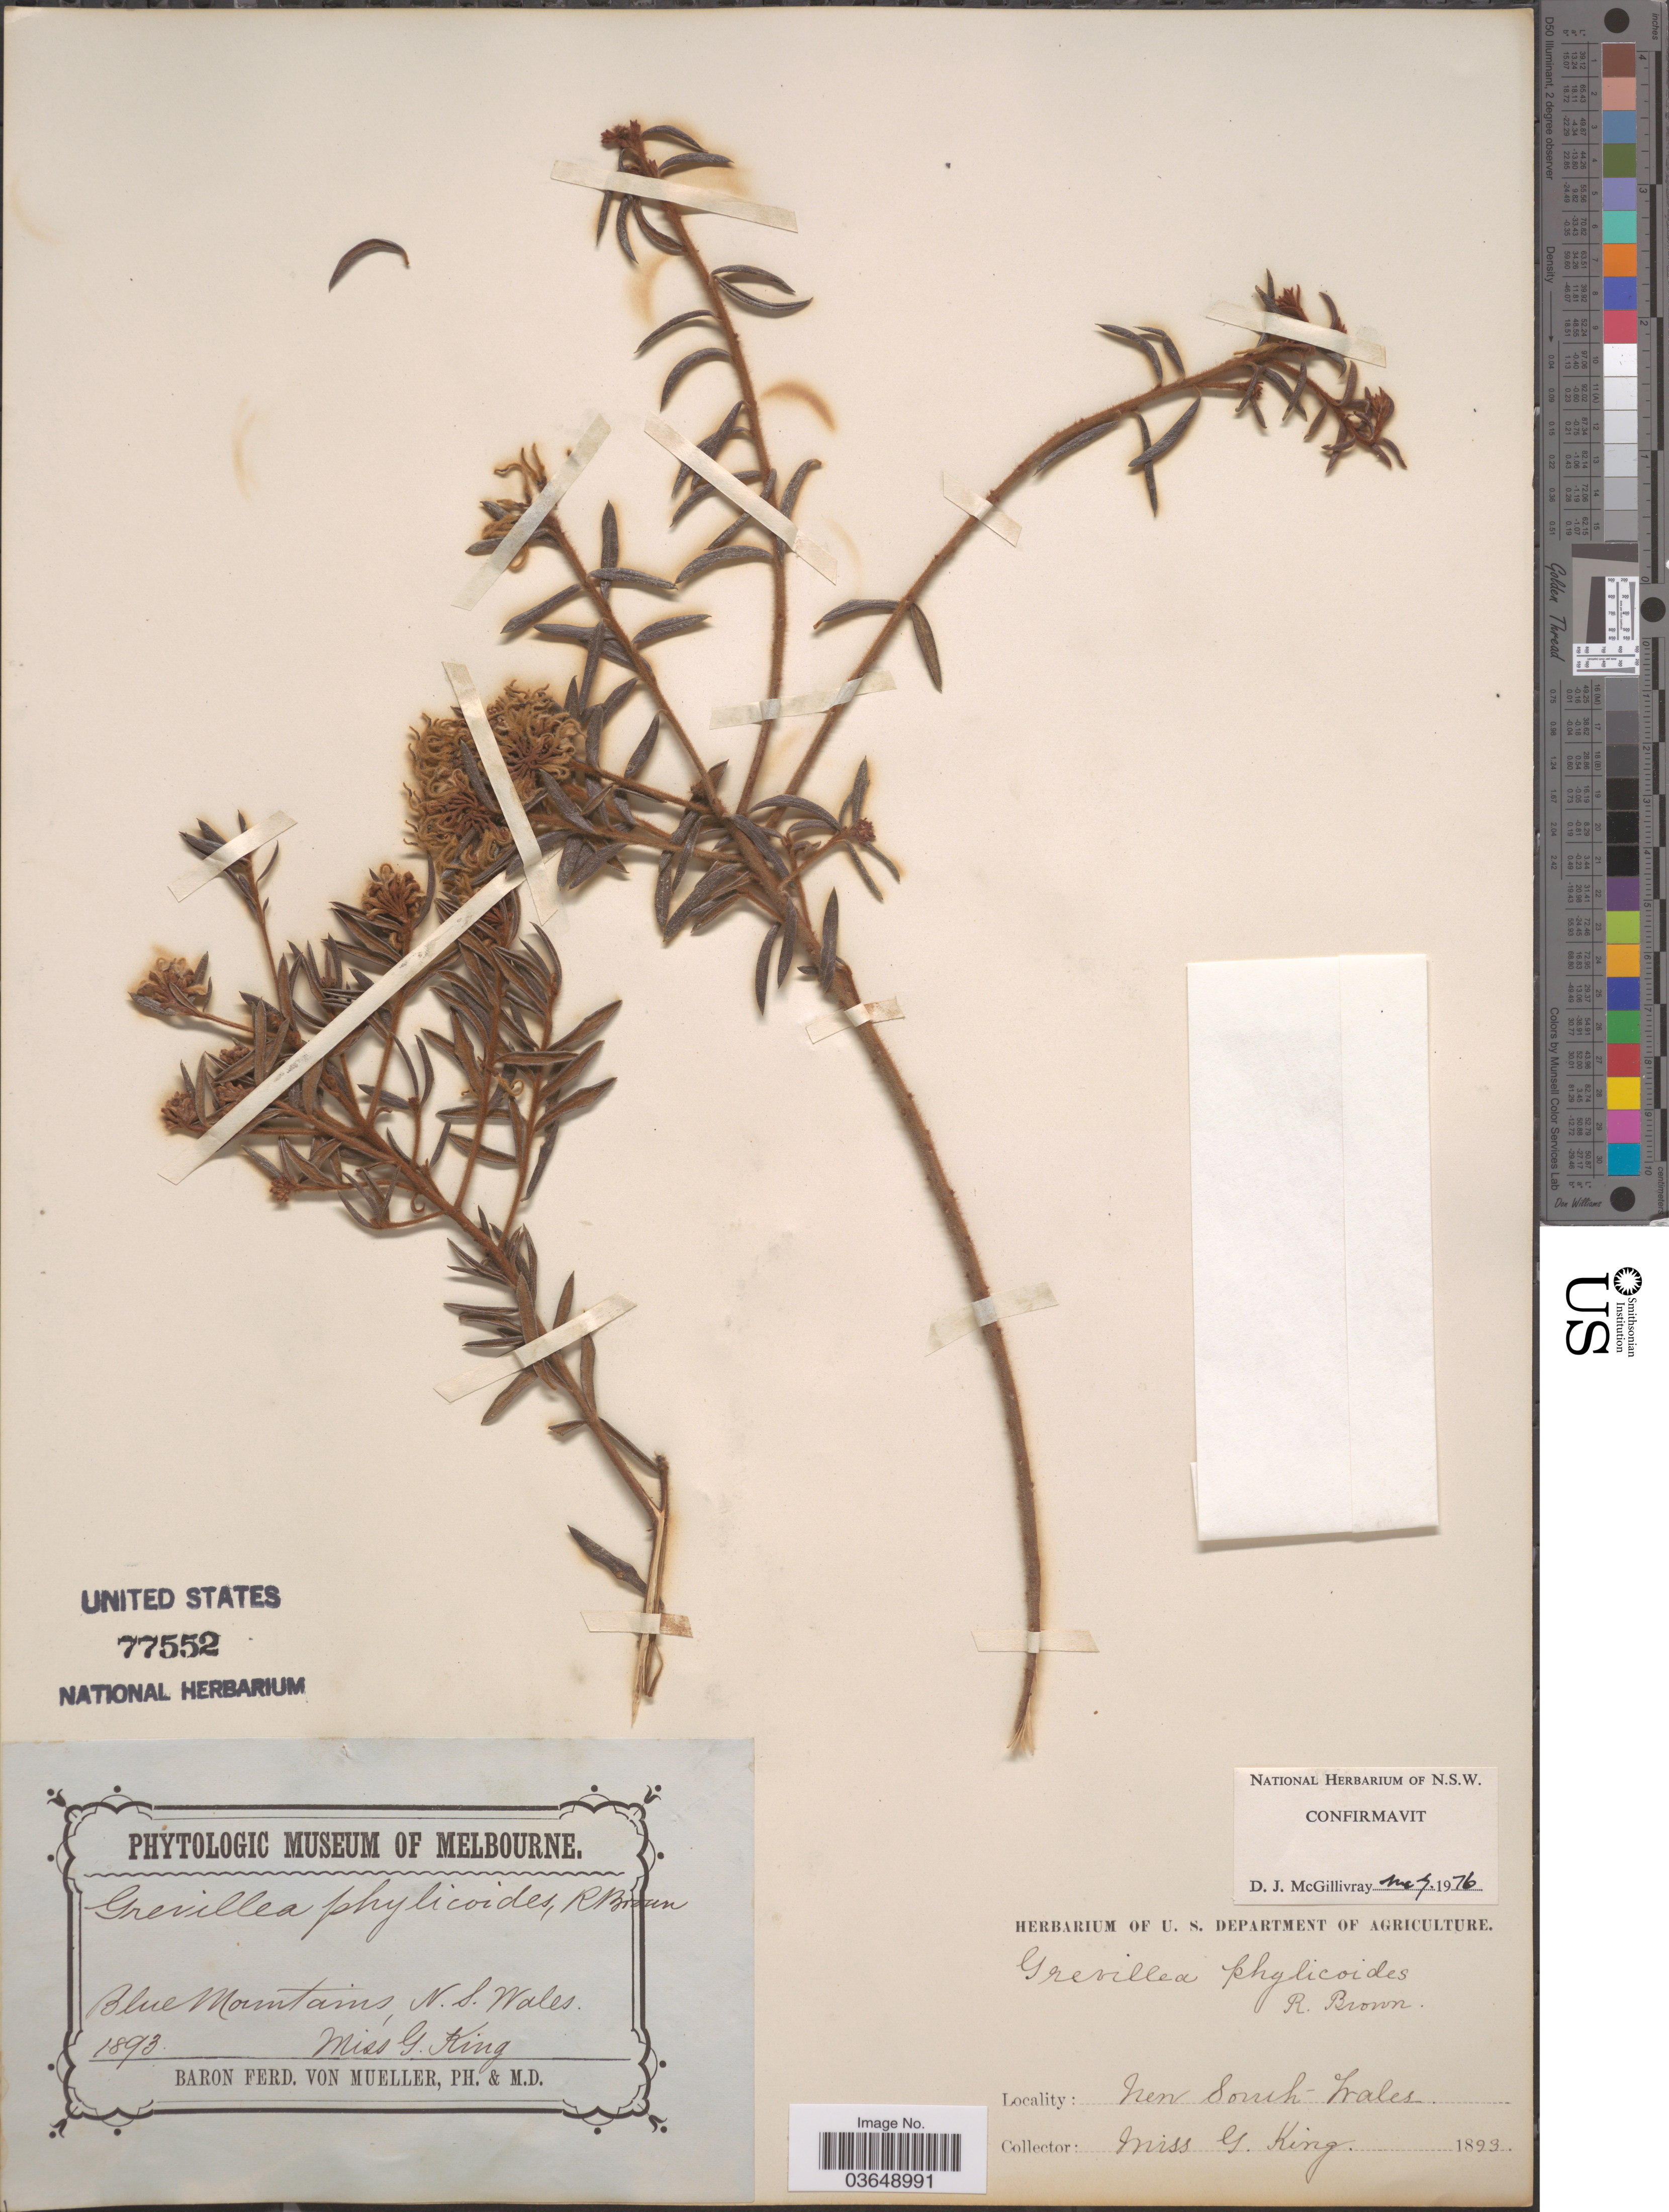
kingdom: Plantae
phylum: Tracheophyta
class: Magnoliopsida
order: Proteales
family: Proteaceae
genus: Grevillea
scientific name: Grevillea phylicoides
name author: R. Br.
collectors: G. King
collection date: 1893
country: Australia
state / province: New South Wales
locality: Blue Mountains.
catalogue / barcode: US 77552